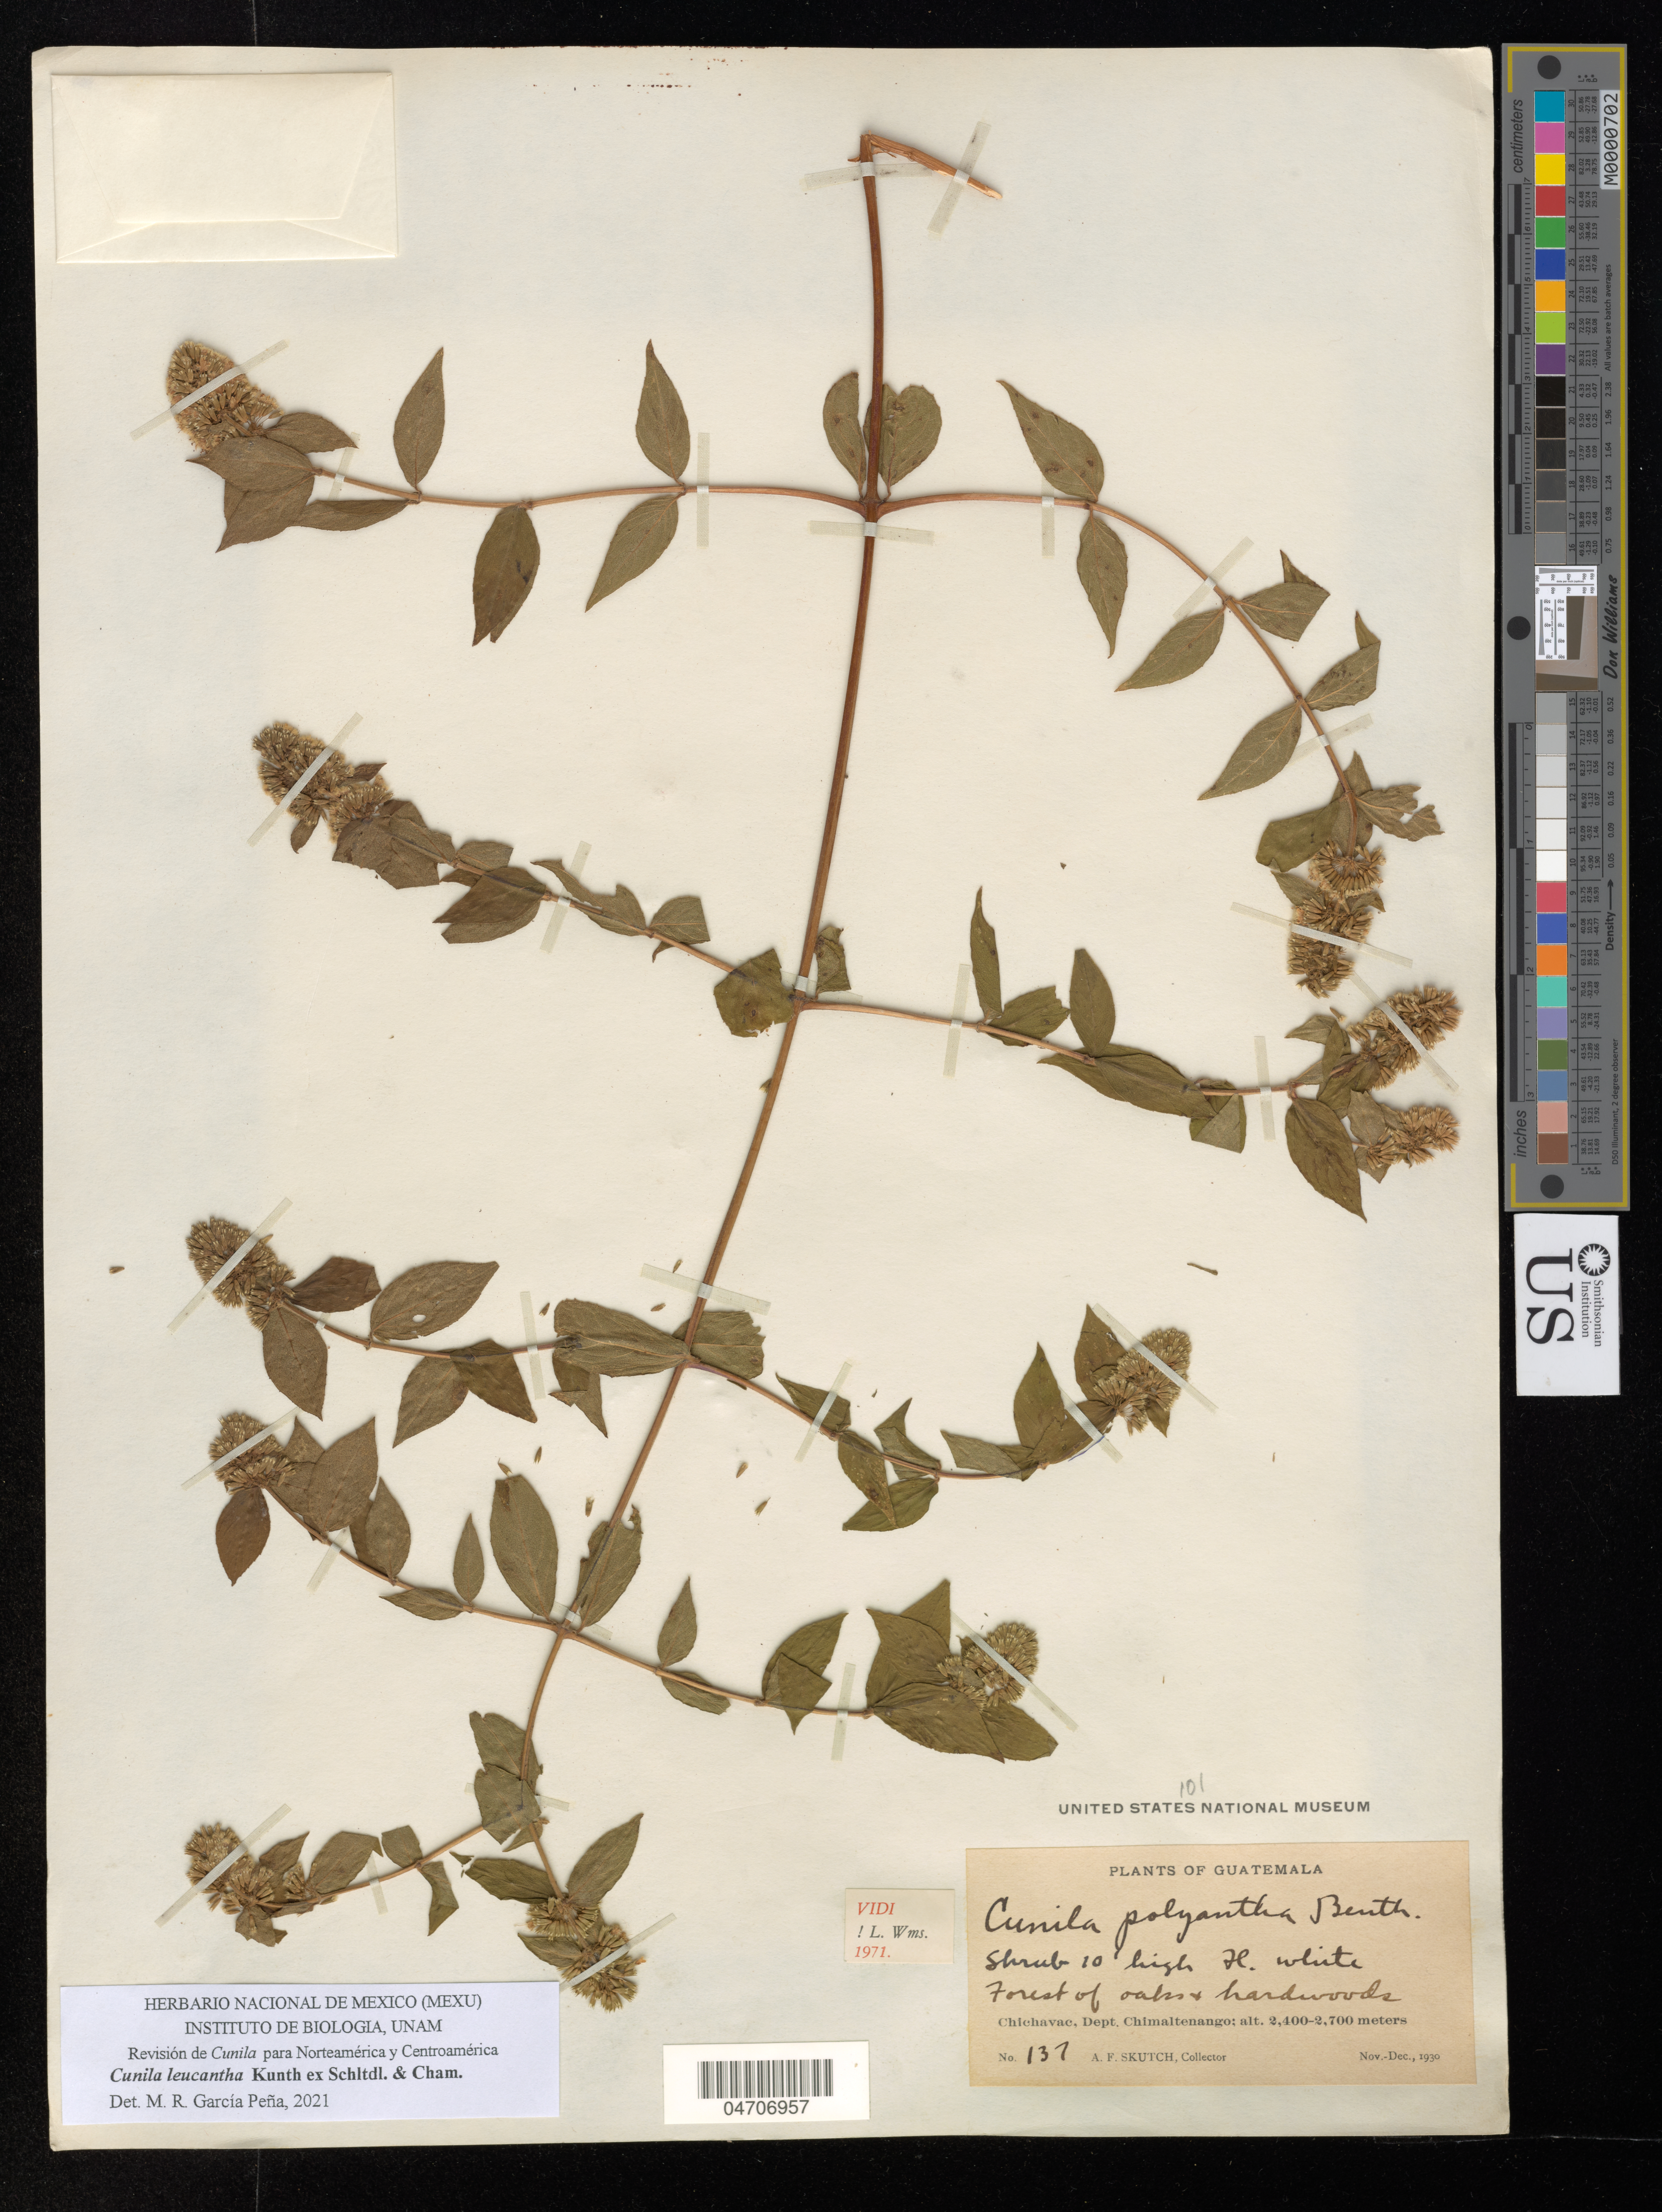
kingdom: Plantae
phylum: Tracheophyta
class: Magnoliopsida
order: Lamiales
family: Lamiaceae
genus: Cunila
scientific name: Cunila leucantha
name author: Kunth ex Schltdl. & Cham.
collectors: A. F. Skutch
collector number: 137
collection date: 1930-11/1930-12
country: Guatemala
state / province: Chimaltenango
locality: Chichavac, Dept. Chimaltenango.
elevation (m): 2400